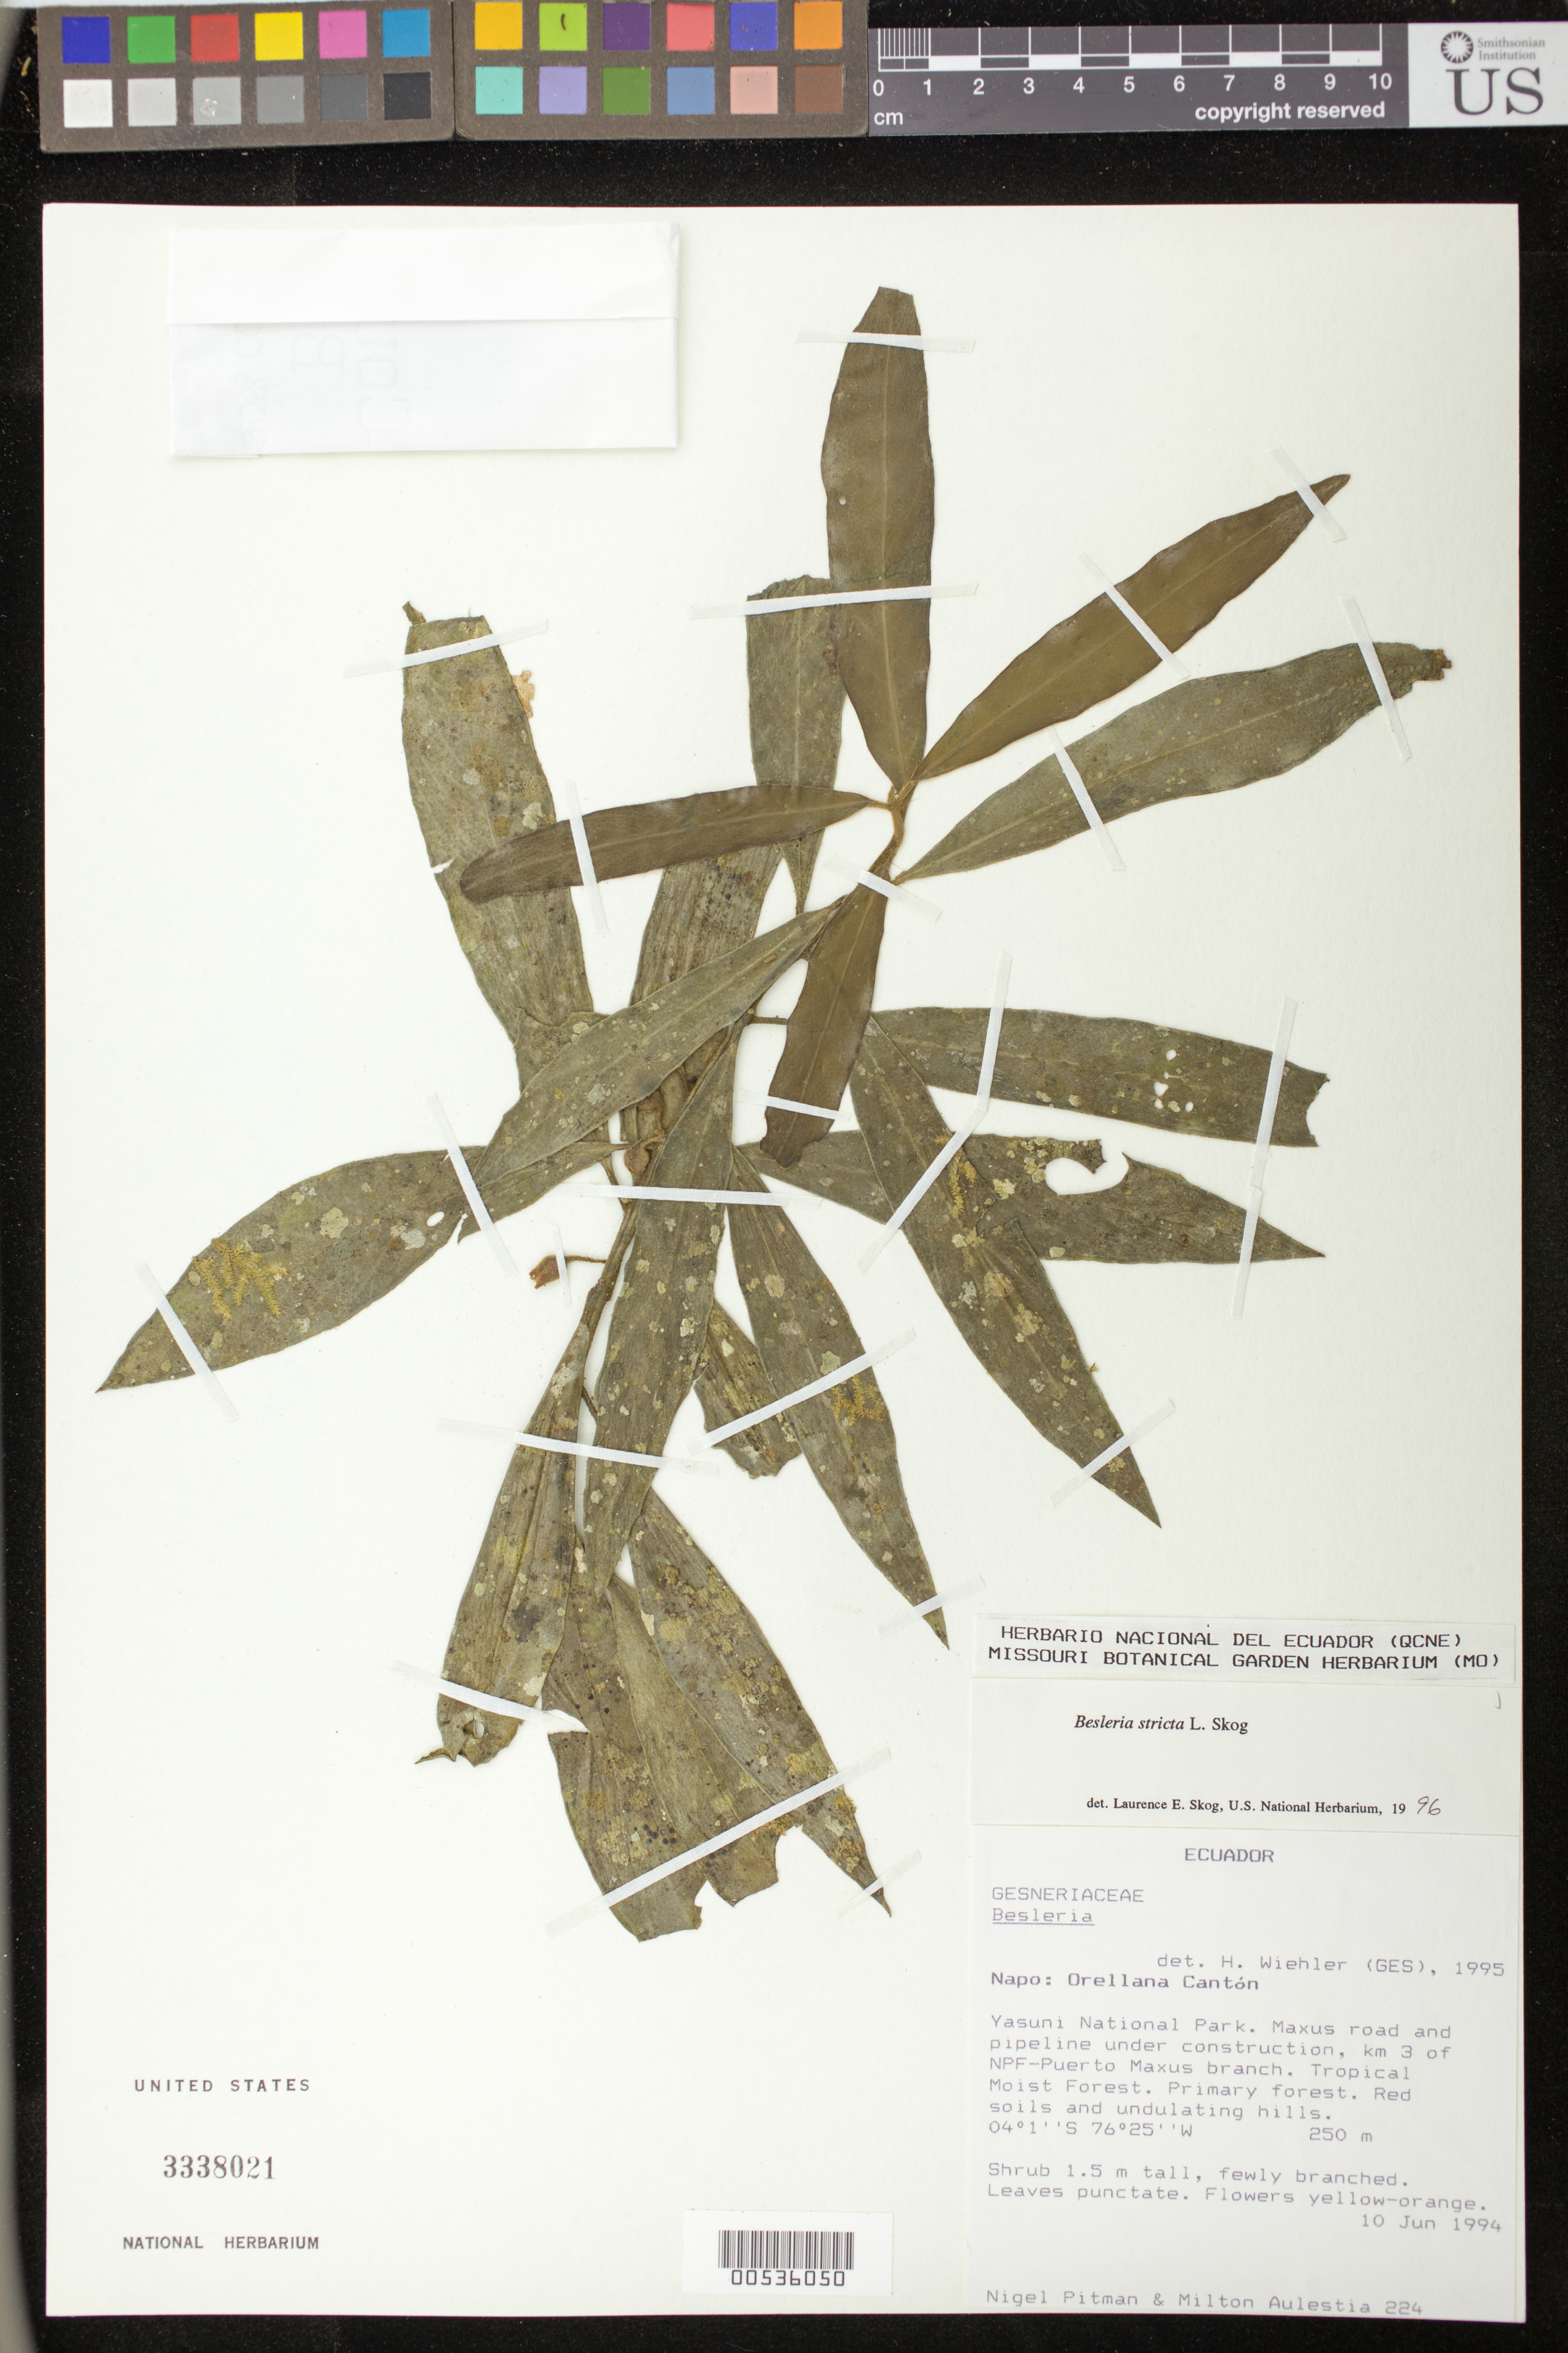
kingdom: Plantae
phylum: Tracheophyta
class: Magnoliopsida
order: Lamiales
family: Gesneriaceae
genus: Besleria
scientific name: Besleria stricta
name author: L.E. Skog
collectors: N. Pitman & M. Aulestia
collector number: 224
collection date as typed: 10 Jun 1994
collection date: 1994-06-10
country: Ecuador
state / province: Napo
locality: Orellana Cantón: Yasuni National Park, Maxus road and pipeline under construction, km 3 of NPF-Puerto Maxus branch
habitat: Tropical moist forest; primary forest; red soils and undulating hills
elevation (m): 250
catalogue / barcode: US 3338021